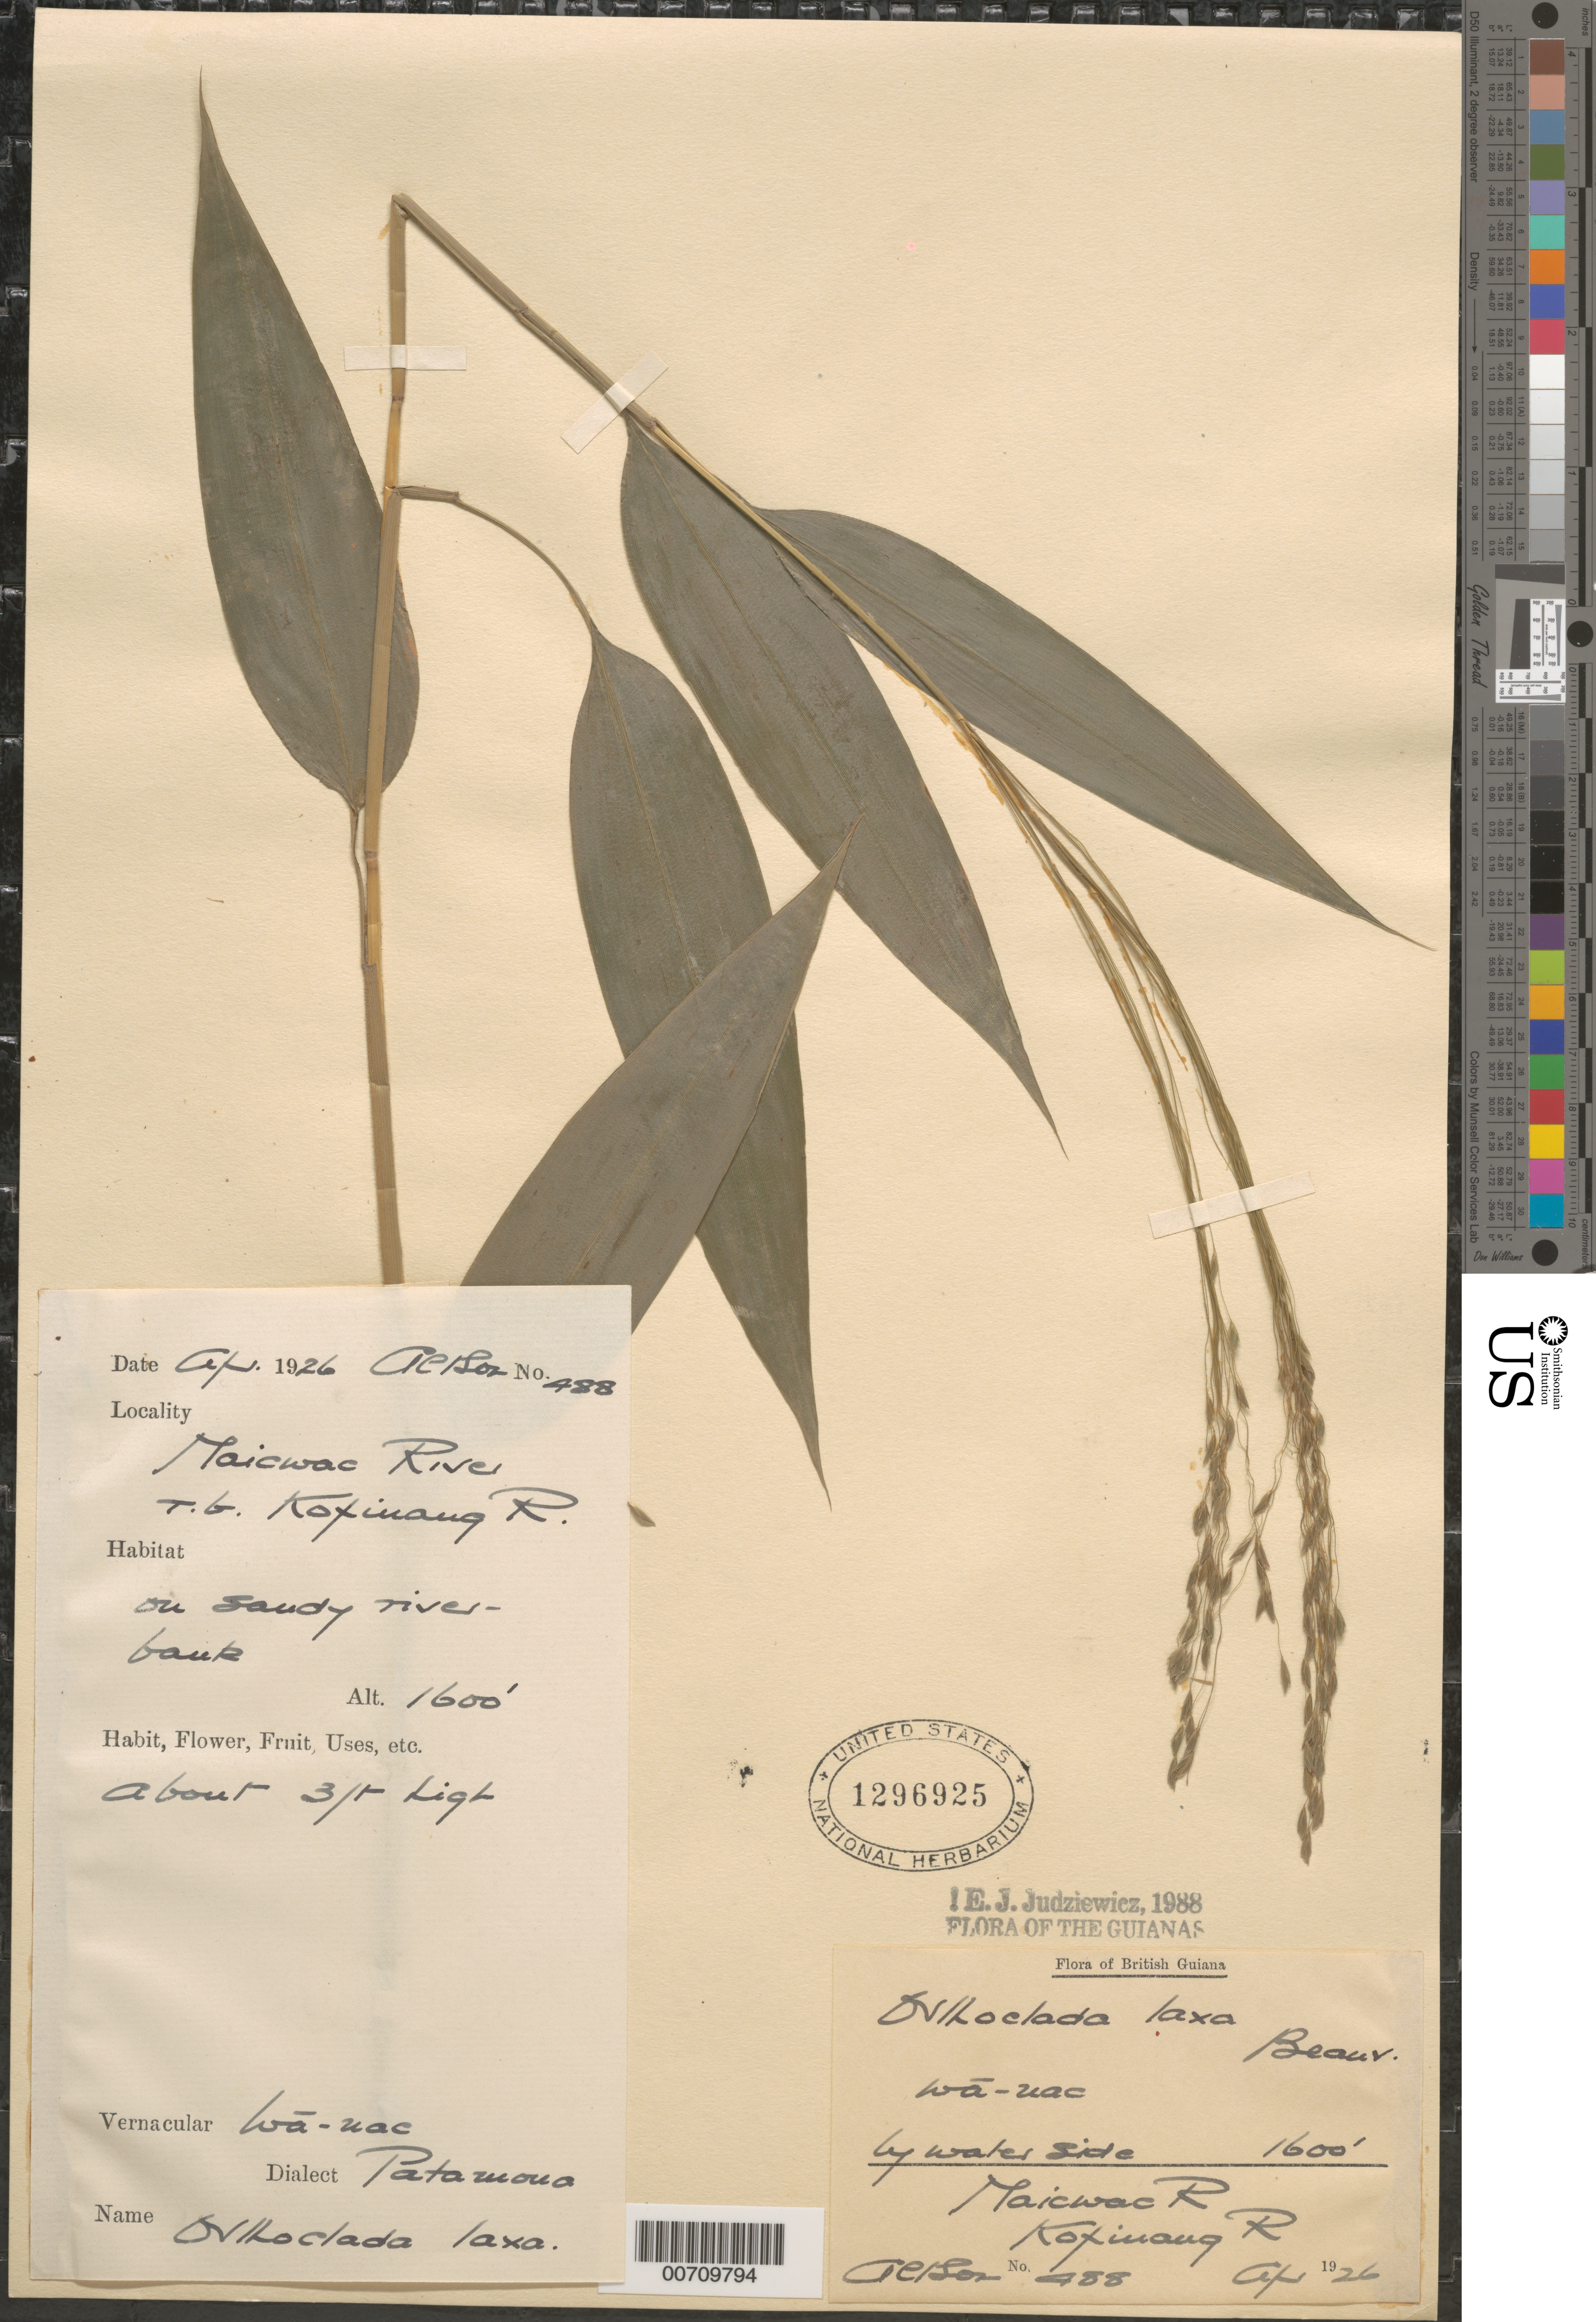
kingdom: Plantae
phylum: Tracheophyta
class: Liliopsida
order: Poales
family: Poaceae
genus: Orthoclada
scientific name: Orthoclada laxa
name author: P. Beauv.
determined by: Judziewicz, E. J.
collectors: R. Altson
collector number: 488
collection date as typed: Apr-26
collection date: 1926-04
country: Guyana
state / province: Potaro-Siparuni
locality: Anaudabaru, right bank Maicwac R., Kopinang R.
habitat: Sandy riverbank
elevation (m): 488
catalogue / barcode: US 1296925